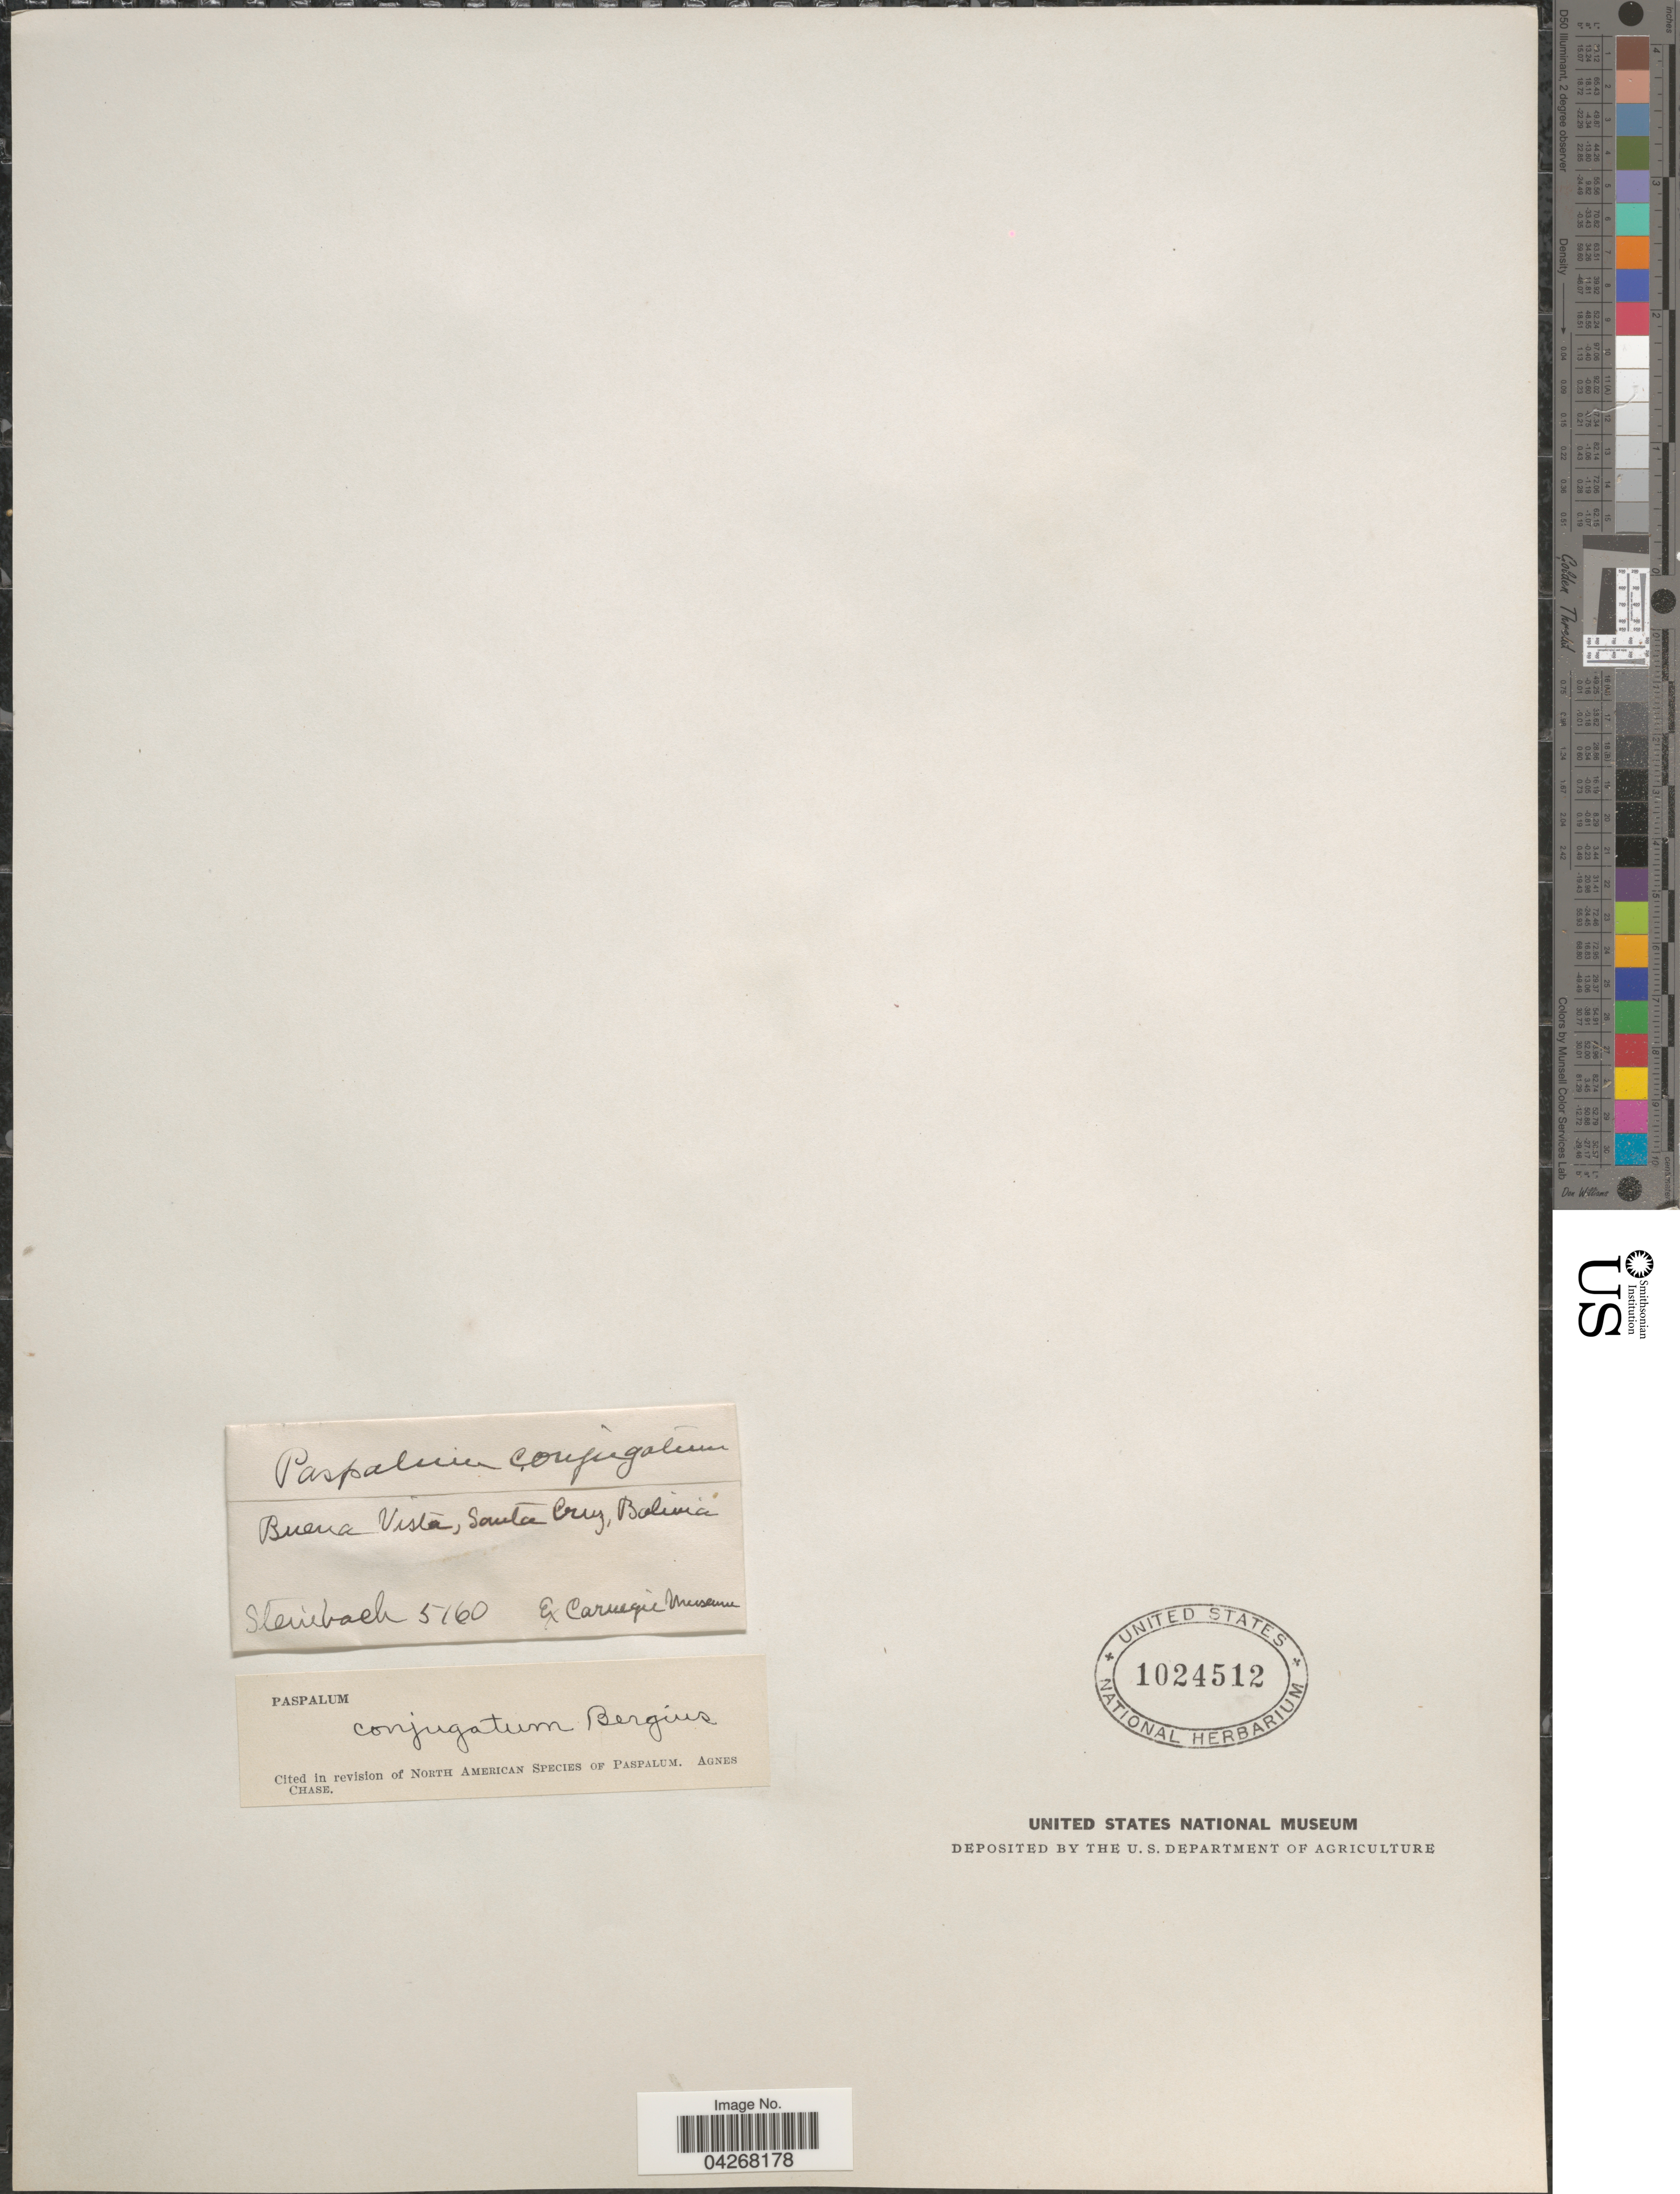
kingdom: Plantae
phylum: Tracheophyta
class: Liliopsida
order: Poales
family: Poaceae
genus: Paspalum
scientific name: Paspalum conjugatum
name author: P.J. Bergius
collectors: Steinbach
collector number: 5160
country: Bolivia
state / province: Santa Cruz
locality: Buena Vista.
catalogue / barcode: US 1024512